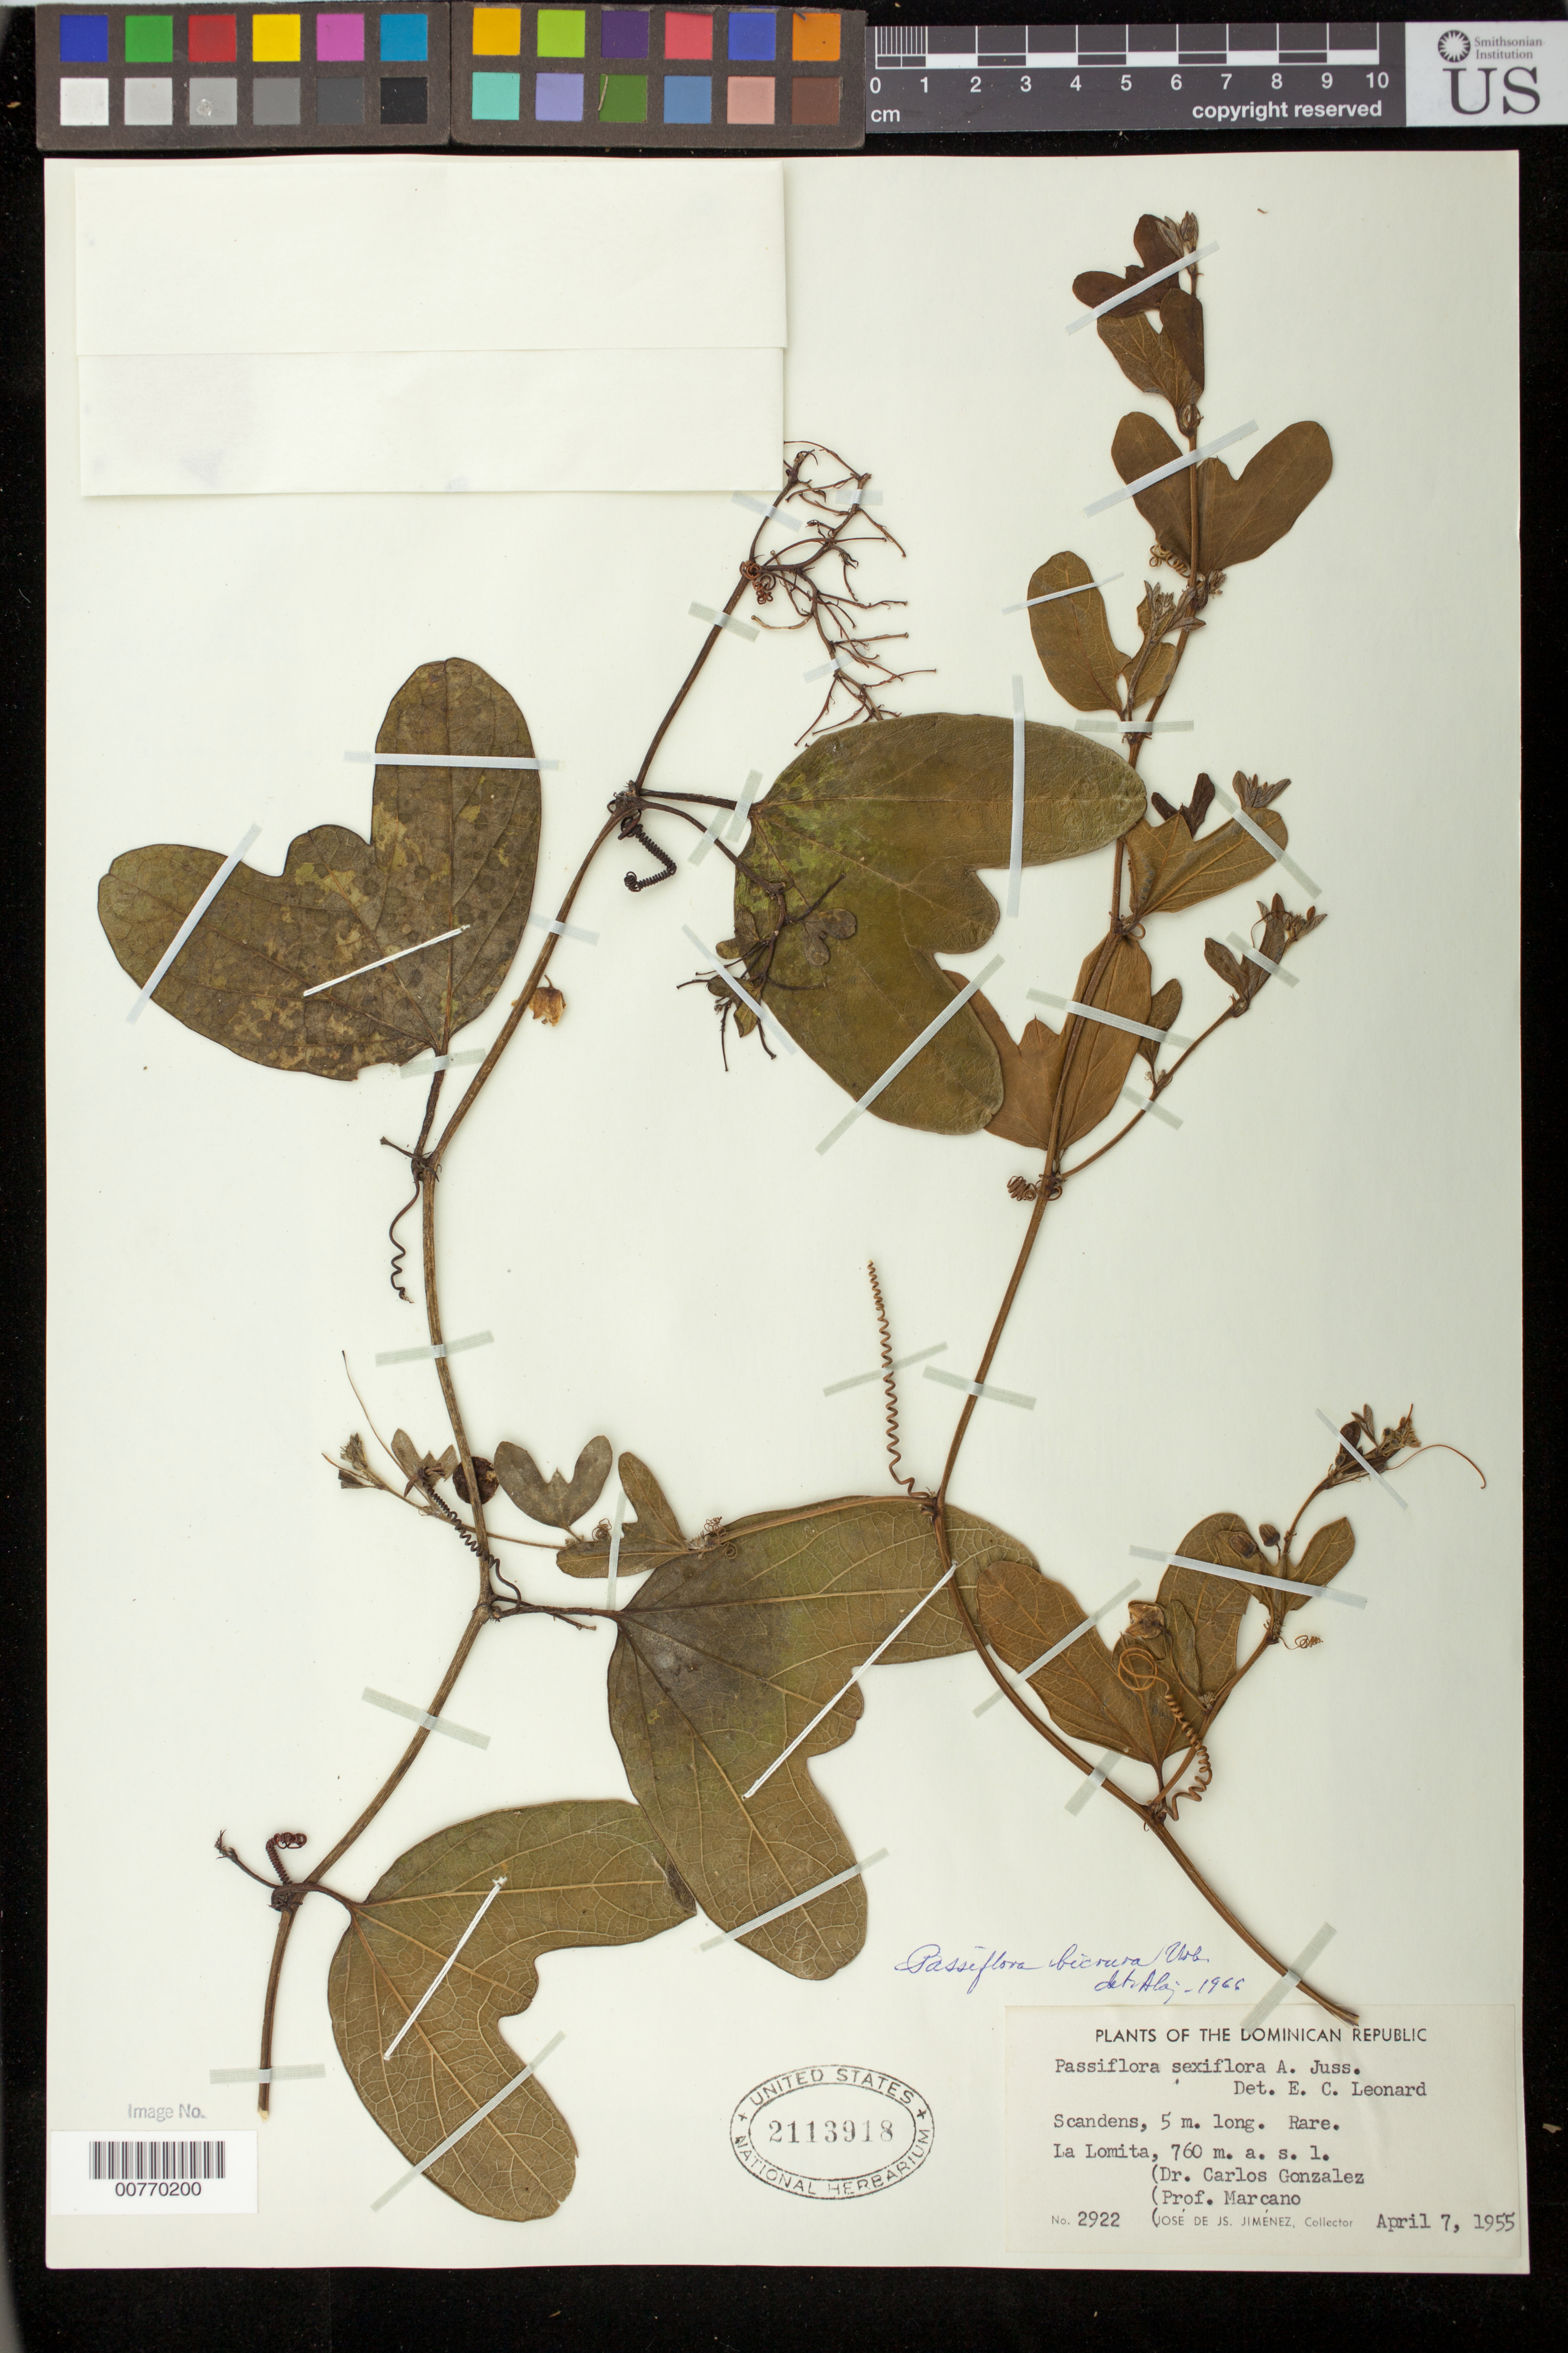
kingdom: Plantae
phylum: Tracheophyta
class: Magnoliopsida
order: Malpighiales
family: Passifloraceae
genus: Passiflora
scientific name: Passiflora bicrura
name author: Urb.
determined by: Liogier, Alain H.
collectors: C. Gonzalez, E. J. Marcano F. & J. J. Jiménez Almonte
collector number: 2922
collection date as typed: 07 Apr 1955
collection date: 1955-04-07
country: Dominican Republic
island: Hispaniola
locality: La Lomita.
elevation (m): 760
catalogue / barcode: US 2113918